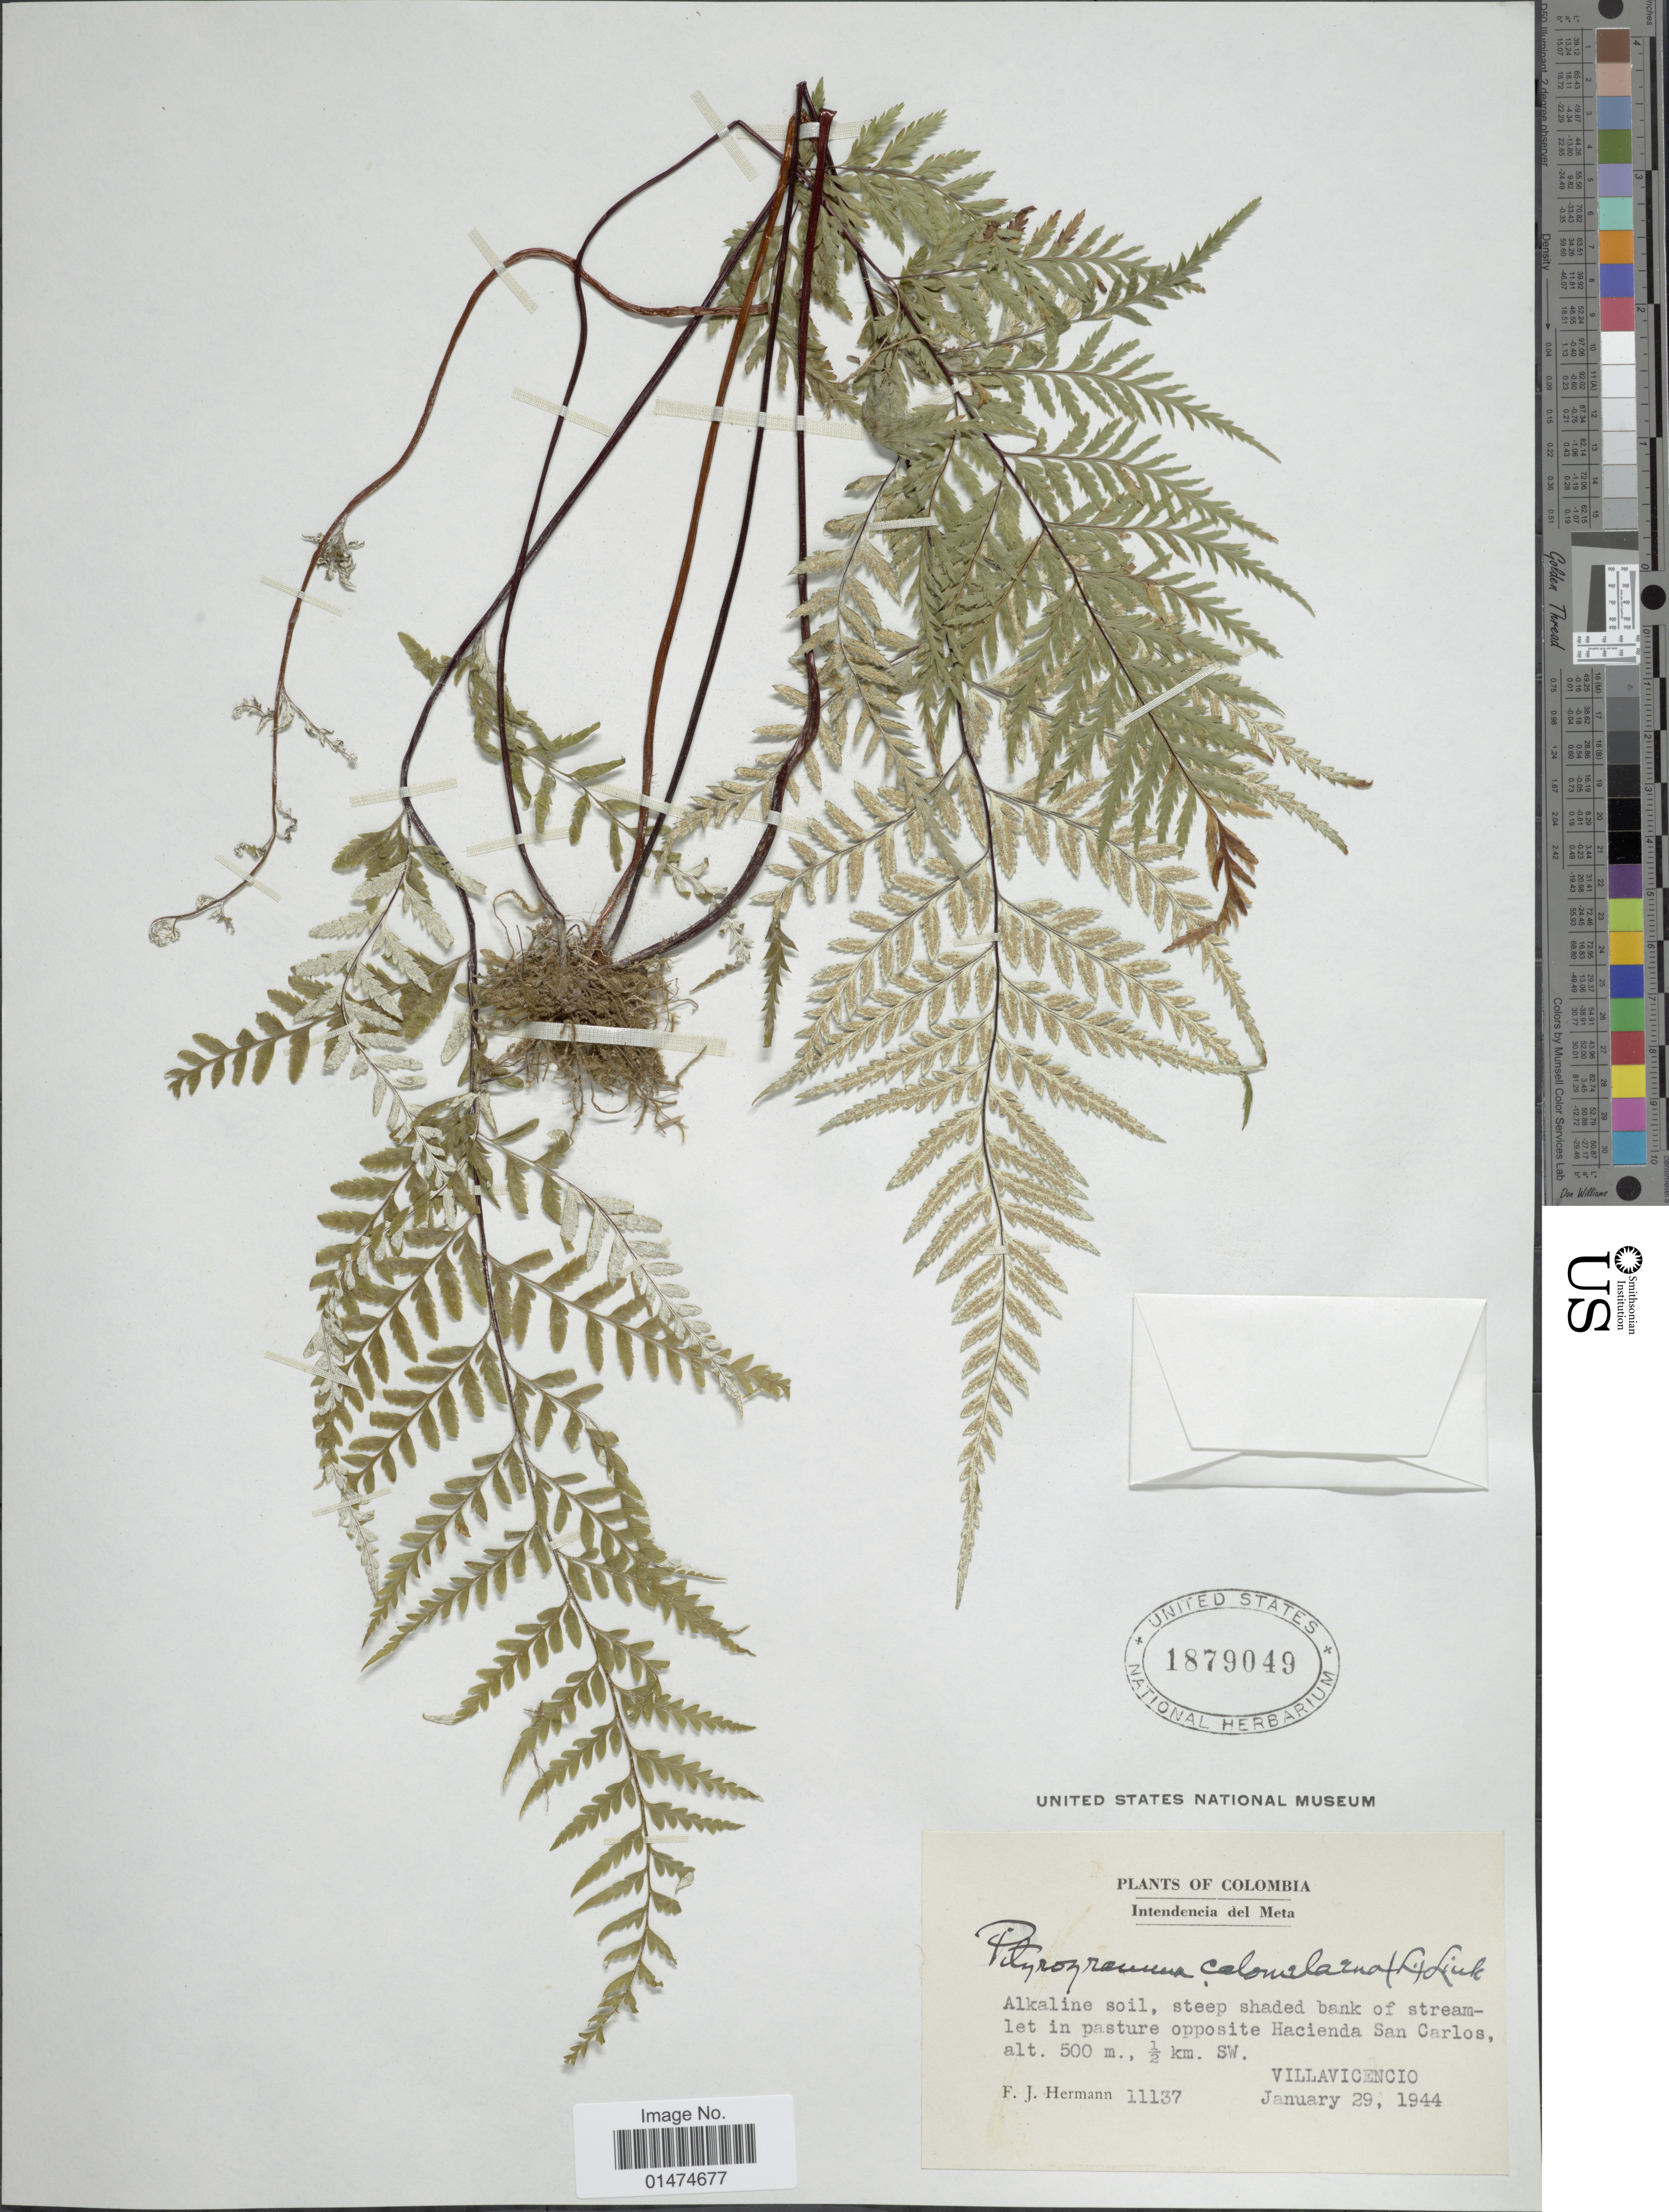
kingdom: Plantae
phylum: Tracheophyta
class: Polypodiopsida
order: Polypodiales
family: Pteridaceae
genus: Pityrogramma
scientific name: Pityrogramma calomelanos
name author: (L.) Link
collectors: F. J. Hermann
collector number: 11137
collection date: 1944-01-29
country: Colombia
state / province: Meta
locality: Intendencia del Meta, Alkaline soil, steep shaded bank of streamlet in pasture opposite Hacienda San Carlos, 1/2 km. SW.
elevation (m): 500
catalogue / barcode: US 1879049